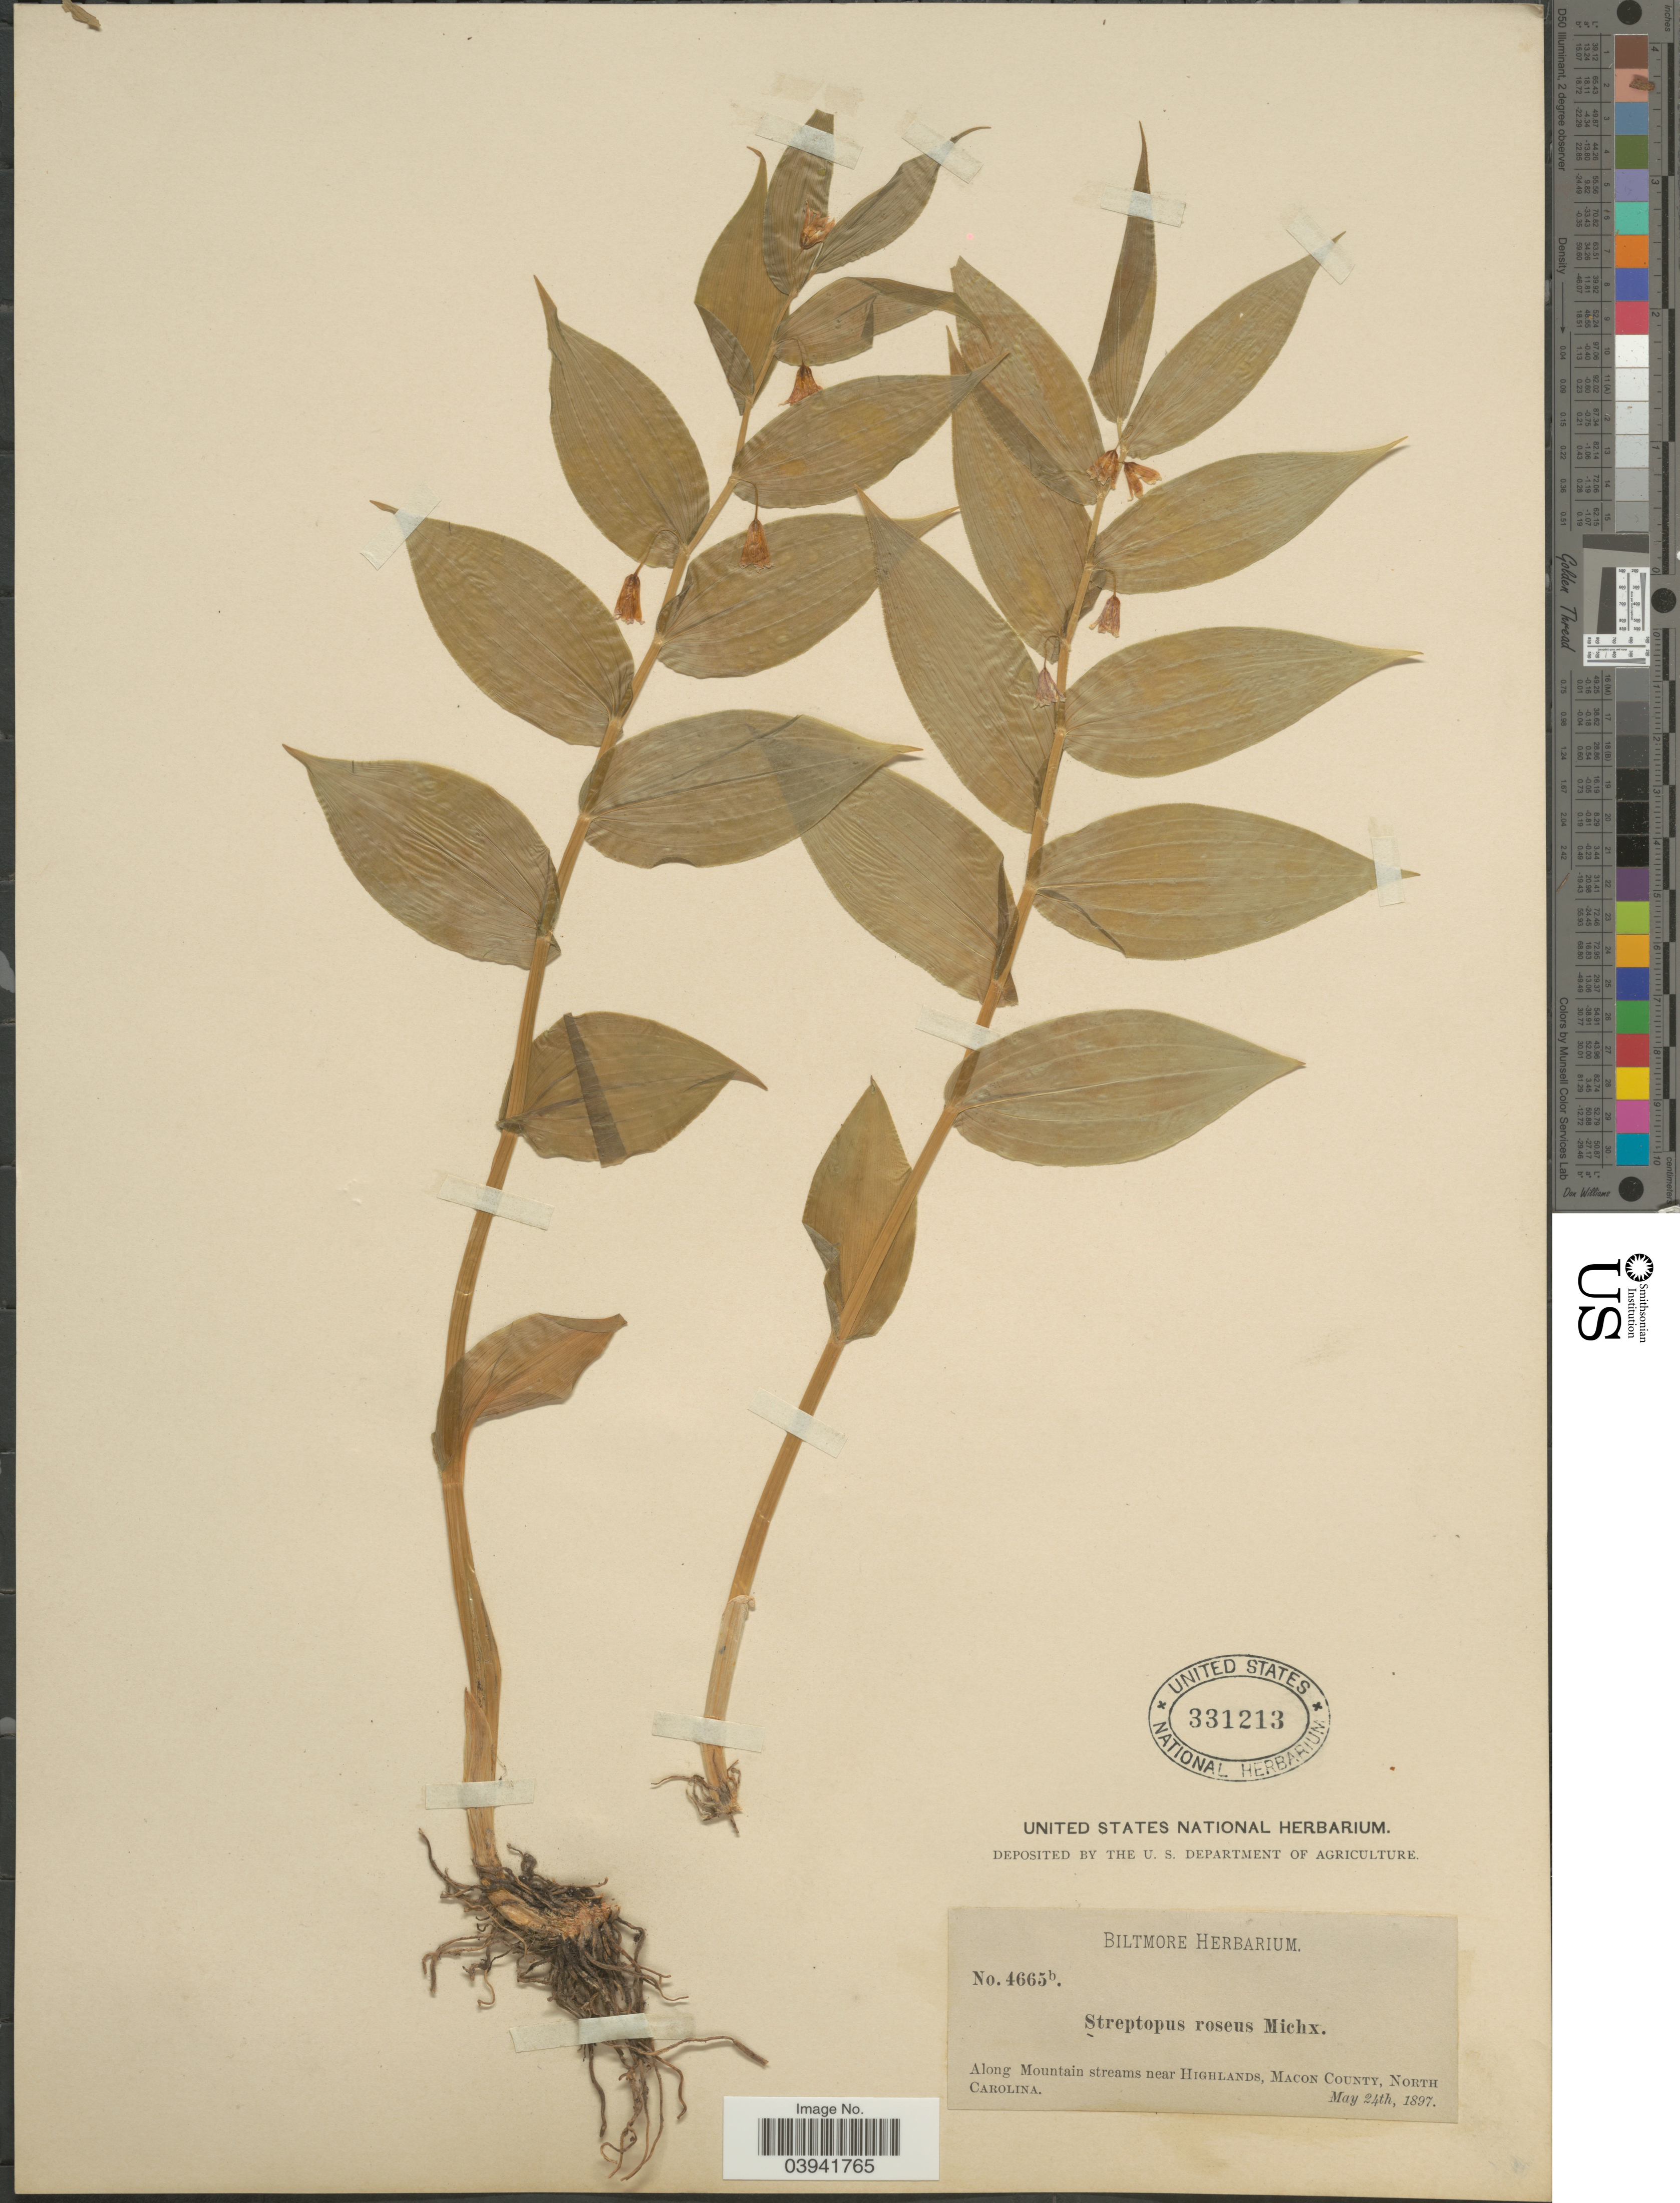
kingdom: Plantae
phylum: Tracheophyta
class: Liliopsida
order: Liliales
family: Liliaceae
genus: Streptopus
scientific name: Streptopus roseus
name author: Michx.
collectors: ex herb. Biltmore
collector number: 4665b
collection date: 1897-05-24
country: United States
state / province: North Carolina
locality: Along Mountain streams near Highlands, Macon County.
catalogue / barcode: US 331213